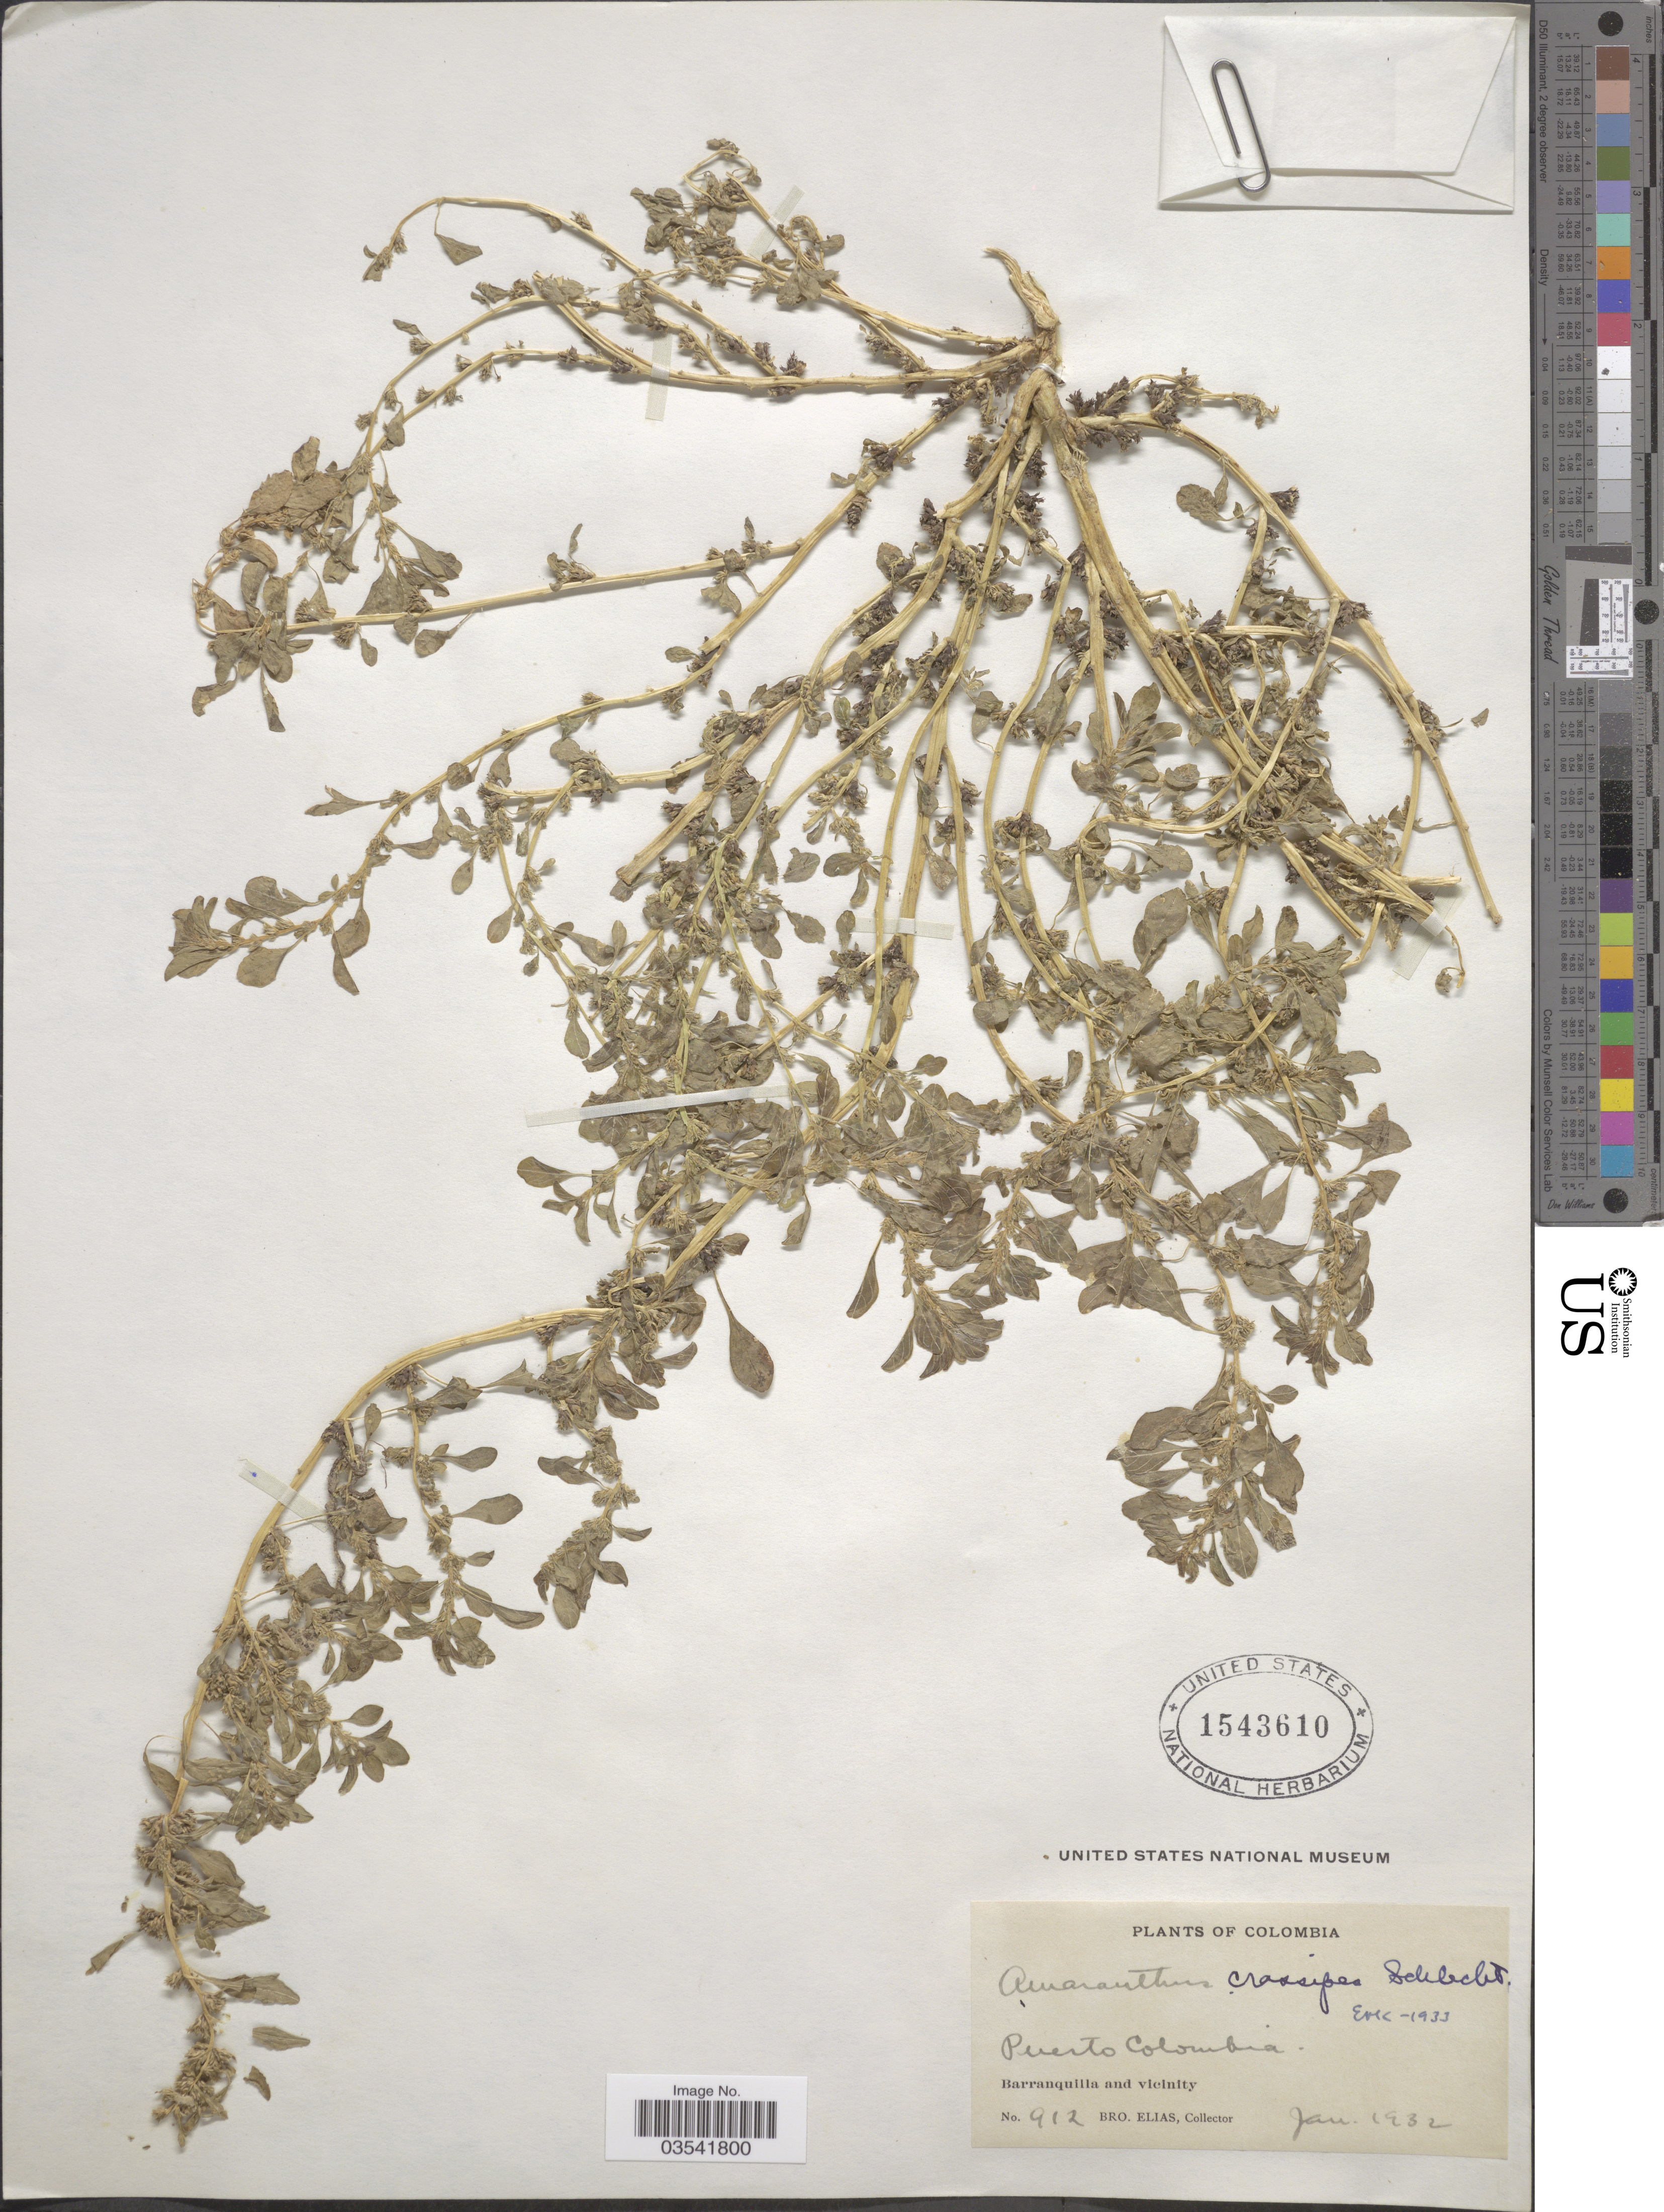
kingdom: Plantae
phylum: Tracheophyta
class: Magnoliopsida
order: Caryophyllales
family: Amaranthaceae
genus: Amaranthus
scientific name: Amaranthus crassipes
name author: Schltdl.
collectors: Bro. Elias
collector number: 912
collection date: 1932-01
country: Colombia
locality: Puerto Colombia. Barranquilla and vicinity.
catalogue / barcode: US 1543610